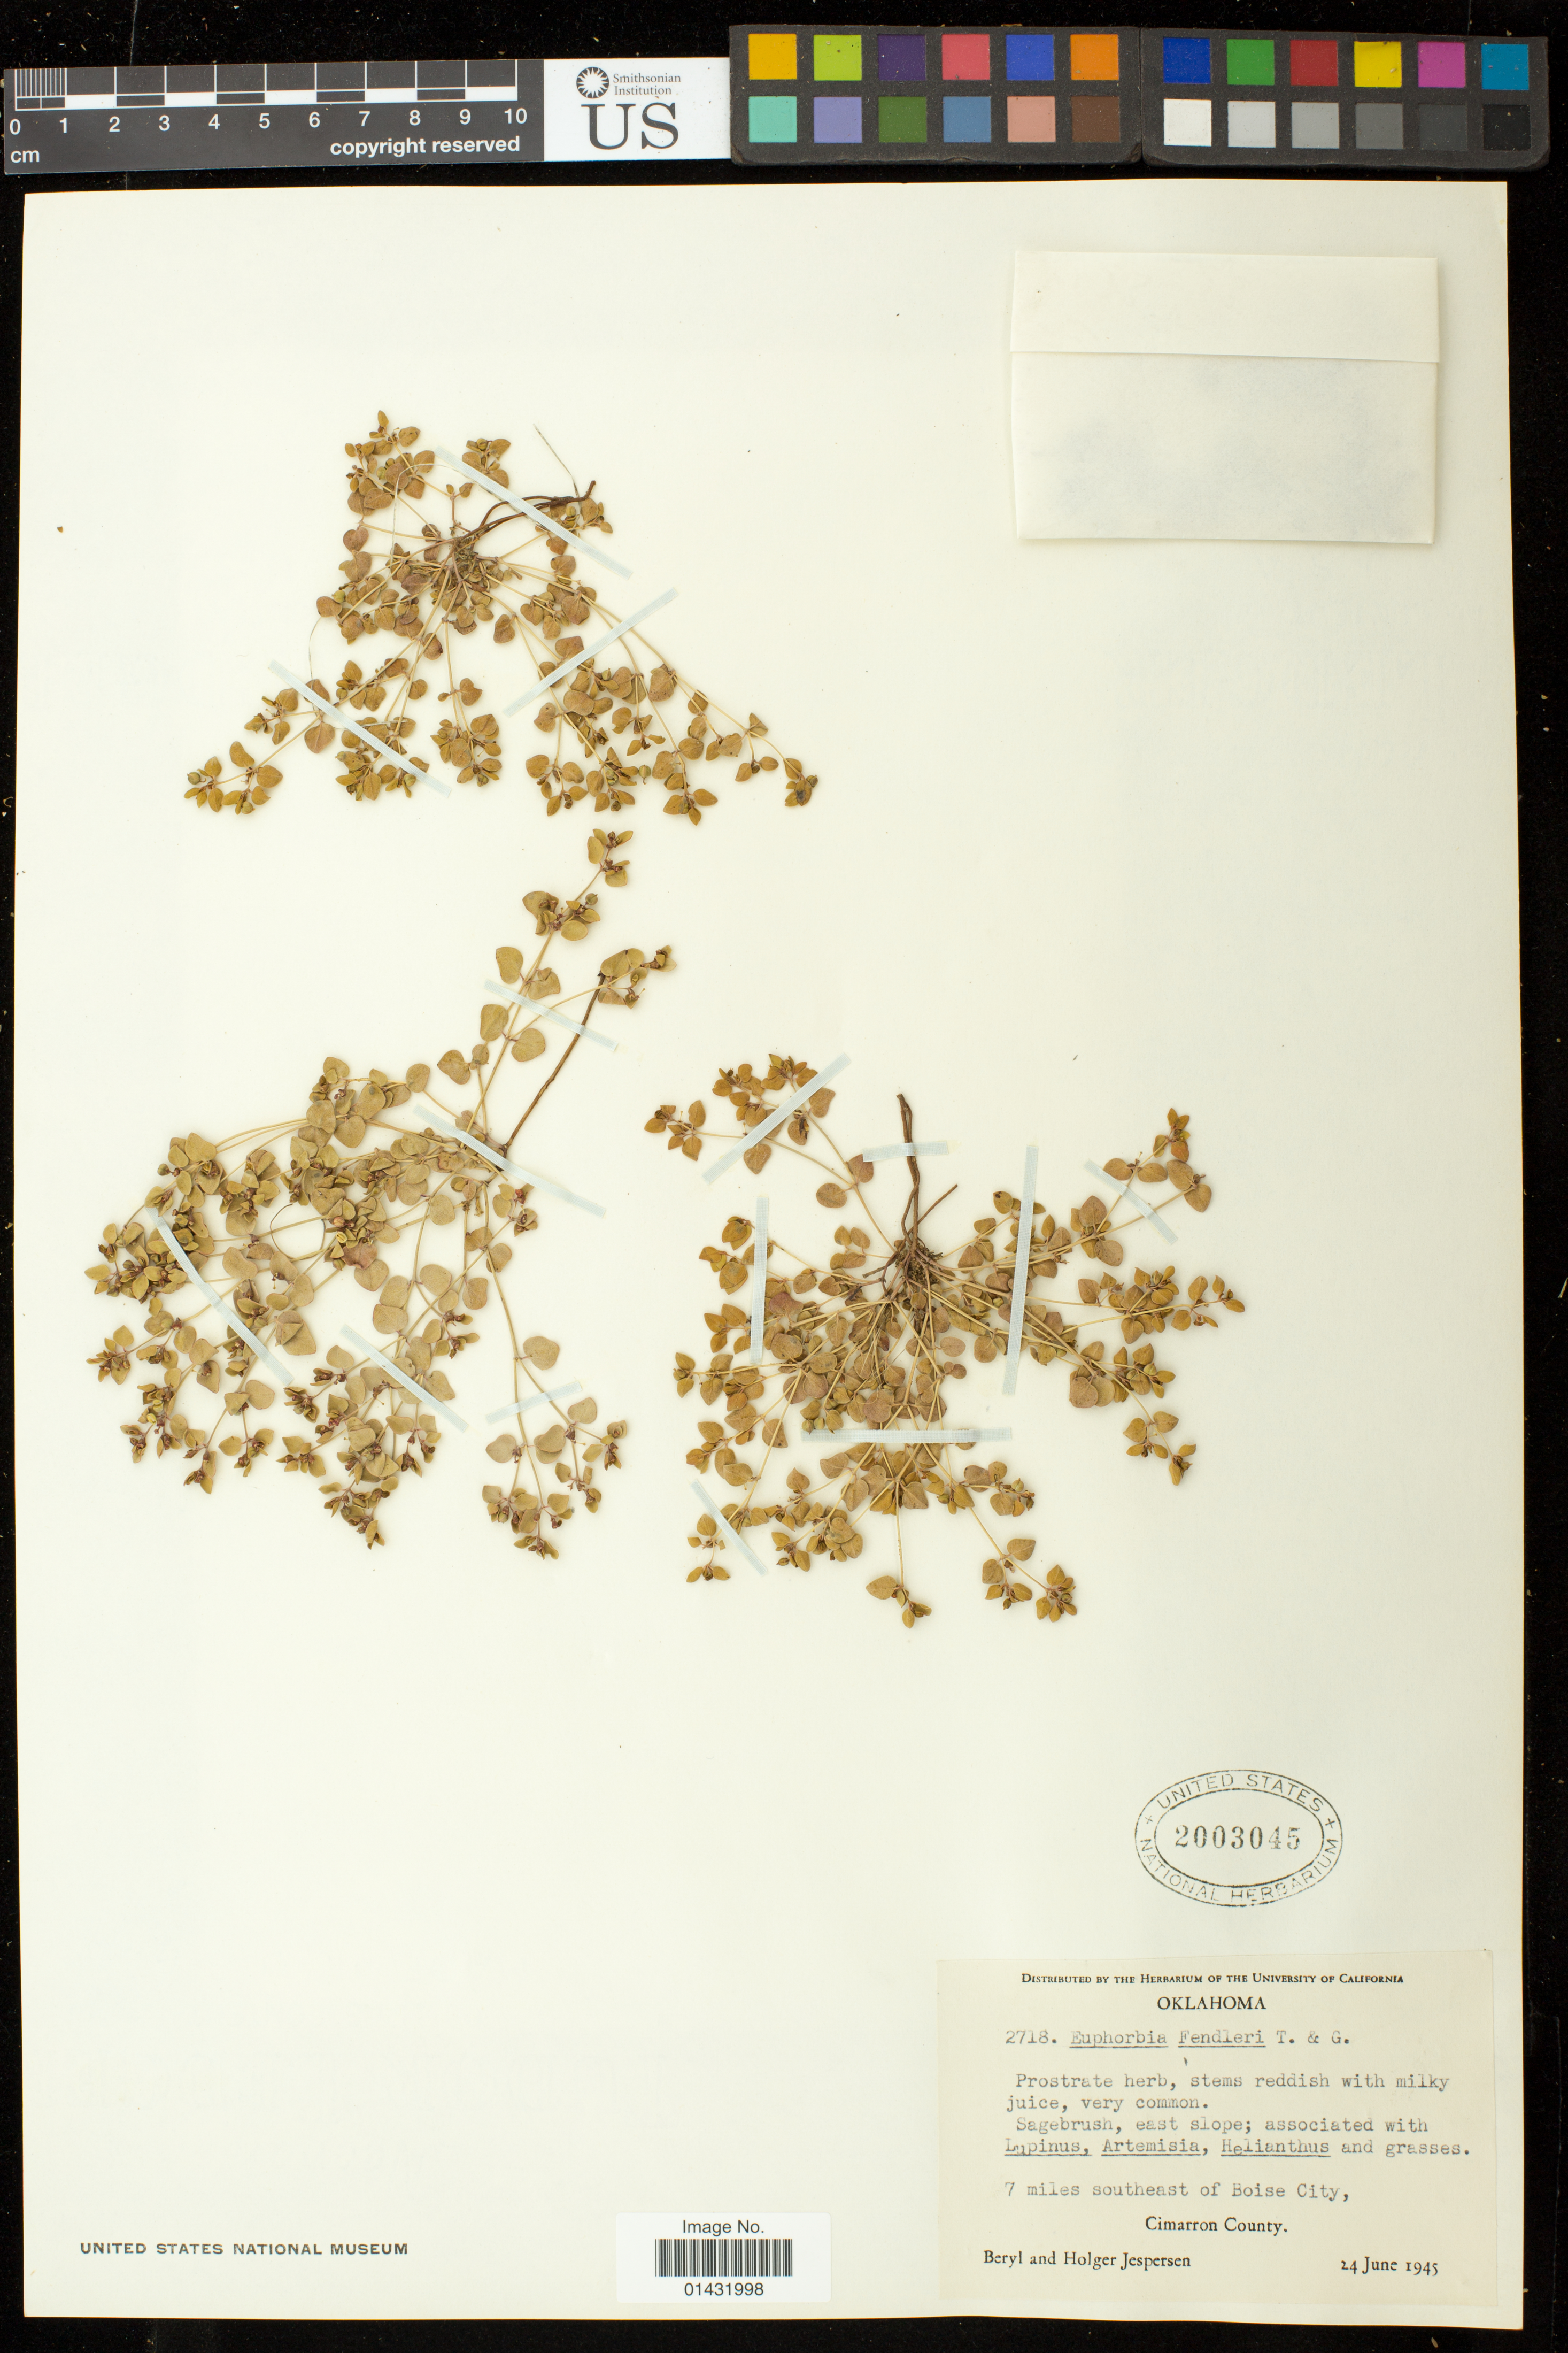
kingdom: Plantae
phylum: Tracheophyta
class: Magnoliopsida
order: Malpighiales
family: Euphorbiaceae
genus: Euphorbia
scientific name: Euphorbia fendleri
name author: Torr. & A. Gray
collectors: B. Jespersen & H. Jespersen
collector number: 2718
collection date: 1945-06-24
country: United States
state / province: Oklahoma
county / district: Cimarron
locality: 7 miles southeast of Boise City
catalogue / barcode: US 2003045